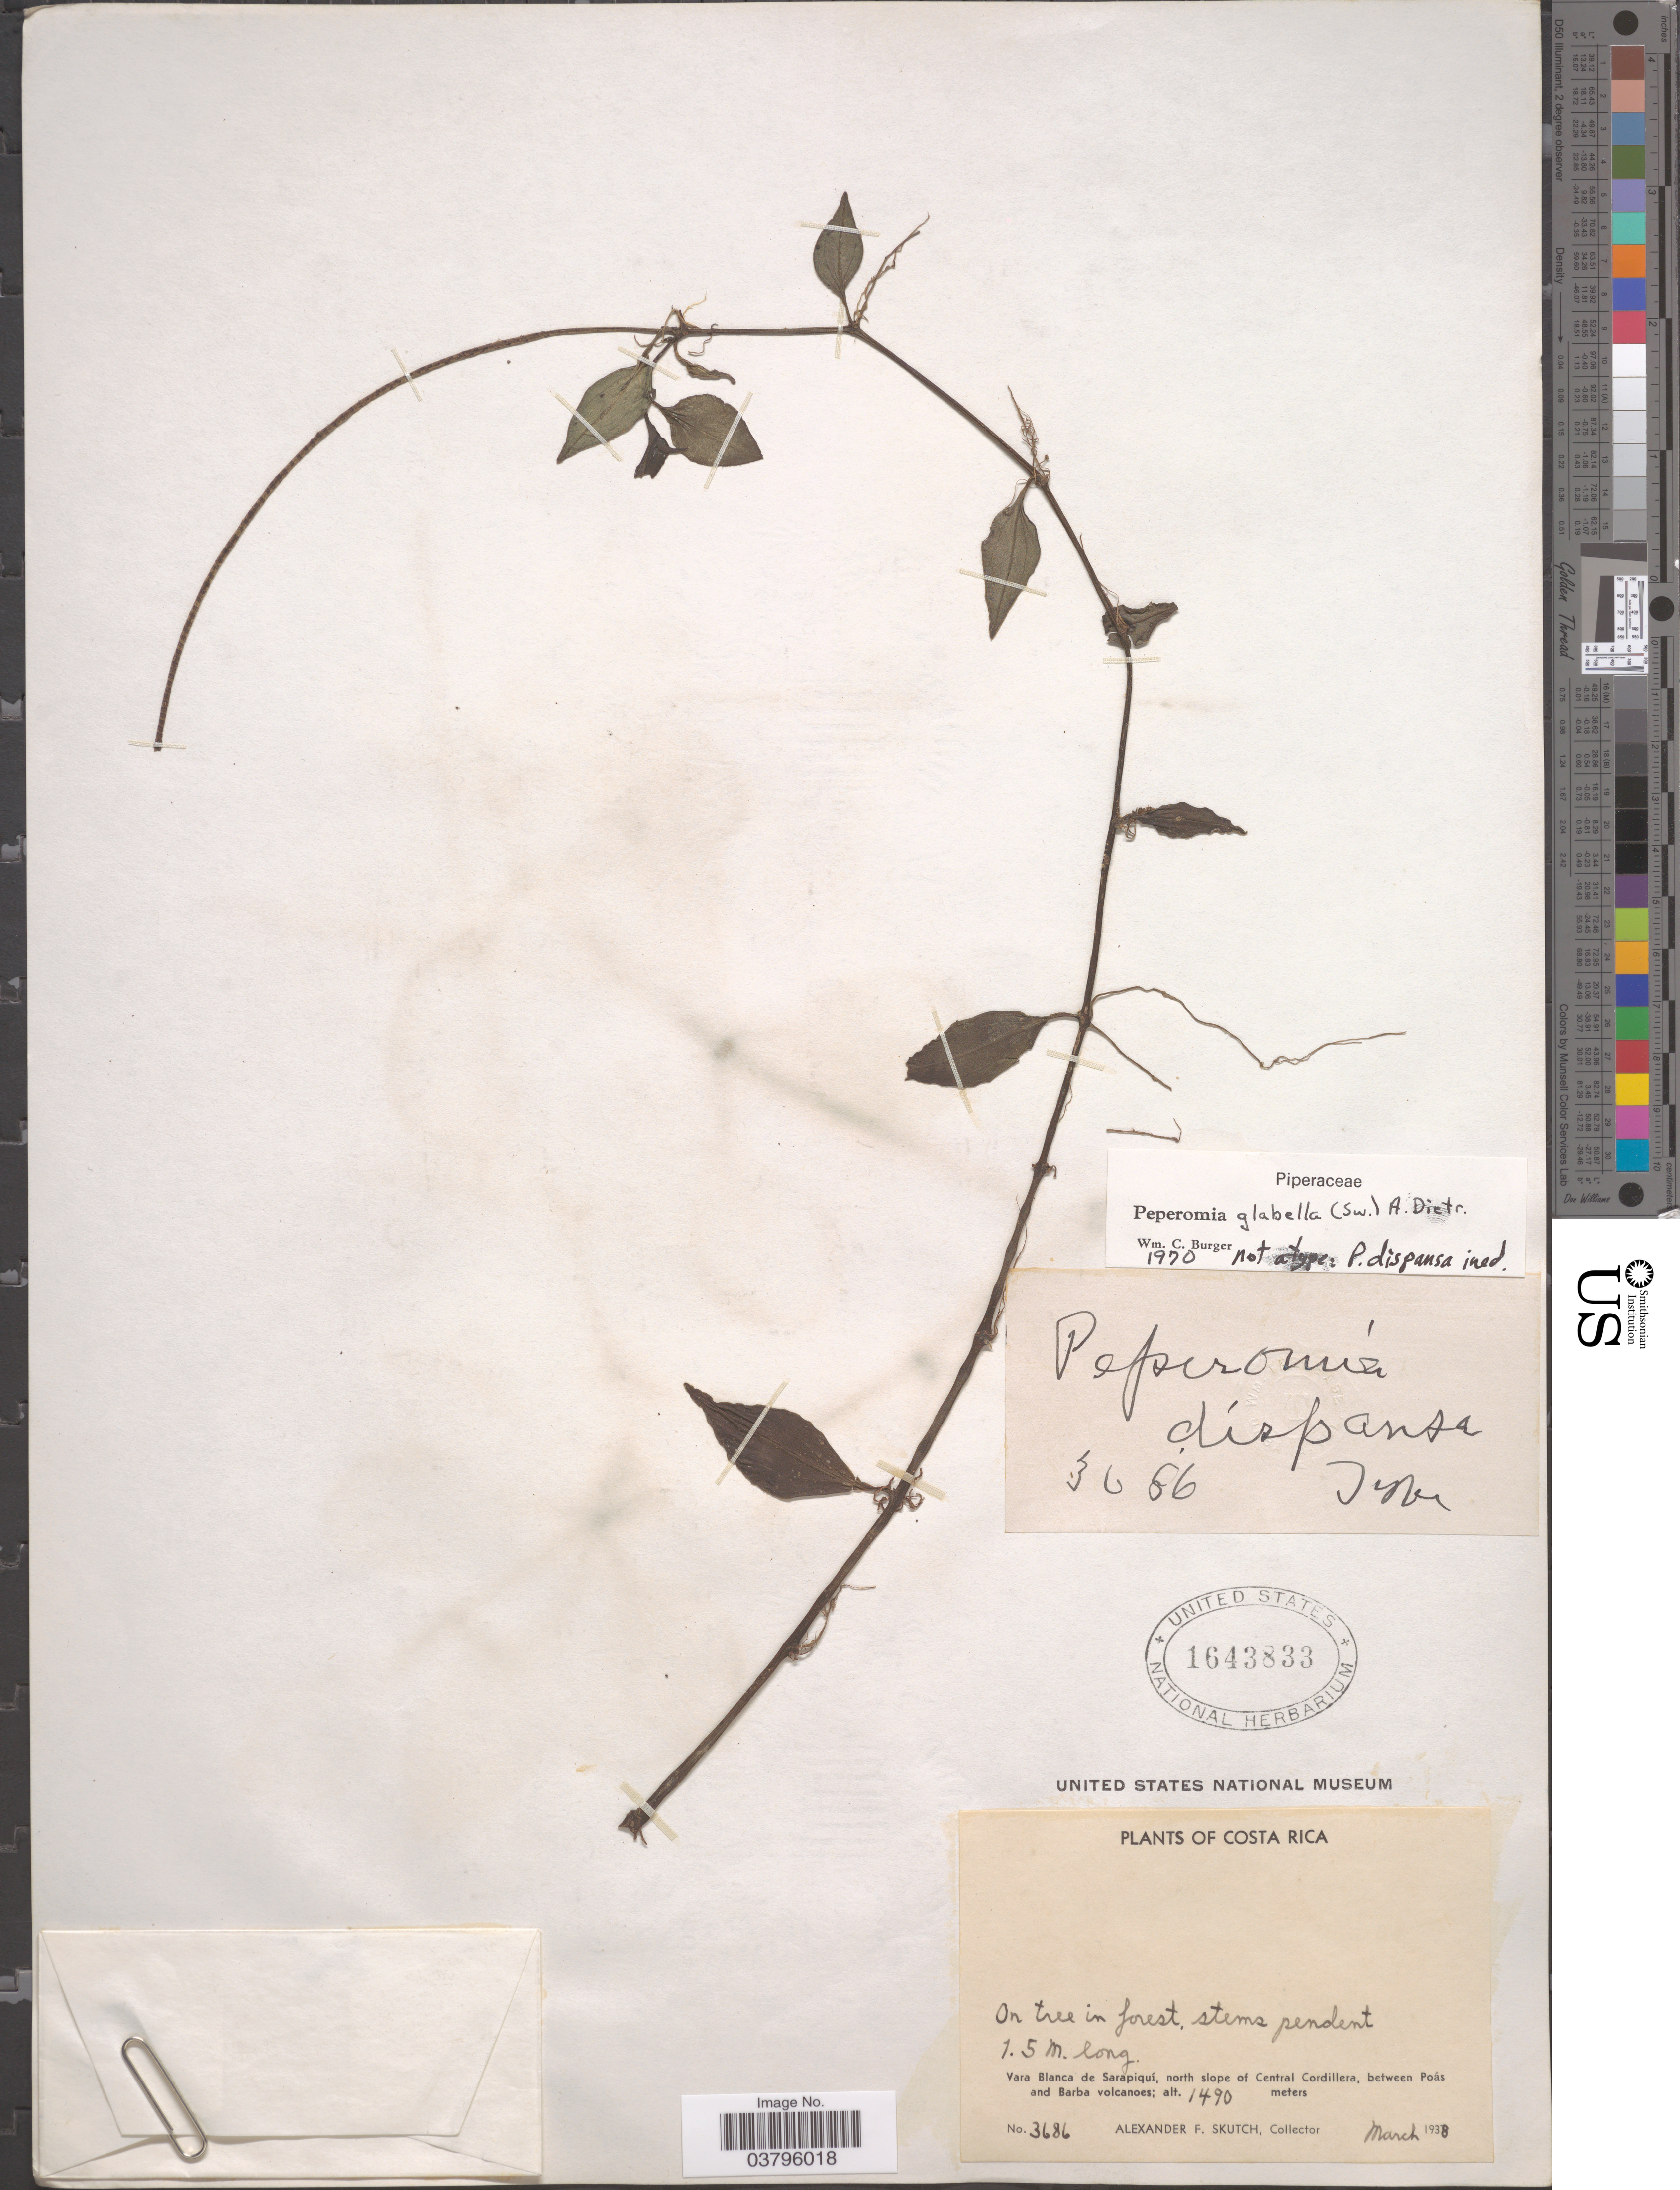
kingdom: Plantae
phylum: Tracheophyta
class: Magnoliopsida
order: Piperales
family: Piperaceae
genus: Peperomia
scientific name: Peperomia glabella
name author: (Sw.) A. Dietr.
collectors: A. F. Skutch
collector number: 3686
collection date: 1938-03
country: Costa Rica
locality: Vara Blanca de Sarapiquí, north slope of Central Cordillera, between Poás and Barba volcanoes.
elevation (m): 1490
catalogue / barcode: US 1643833